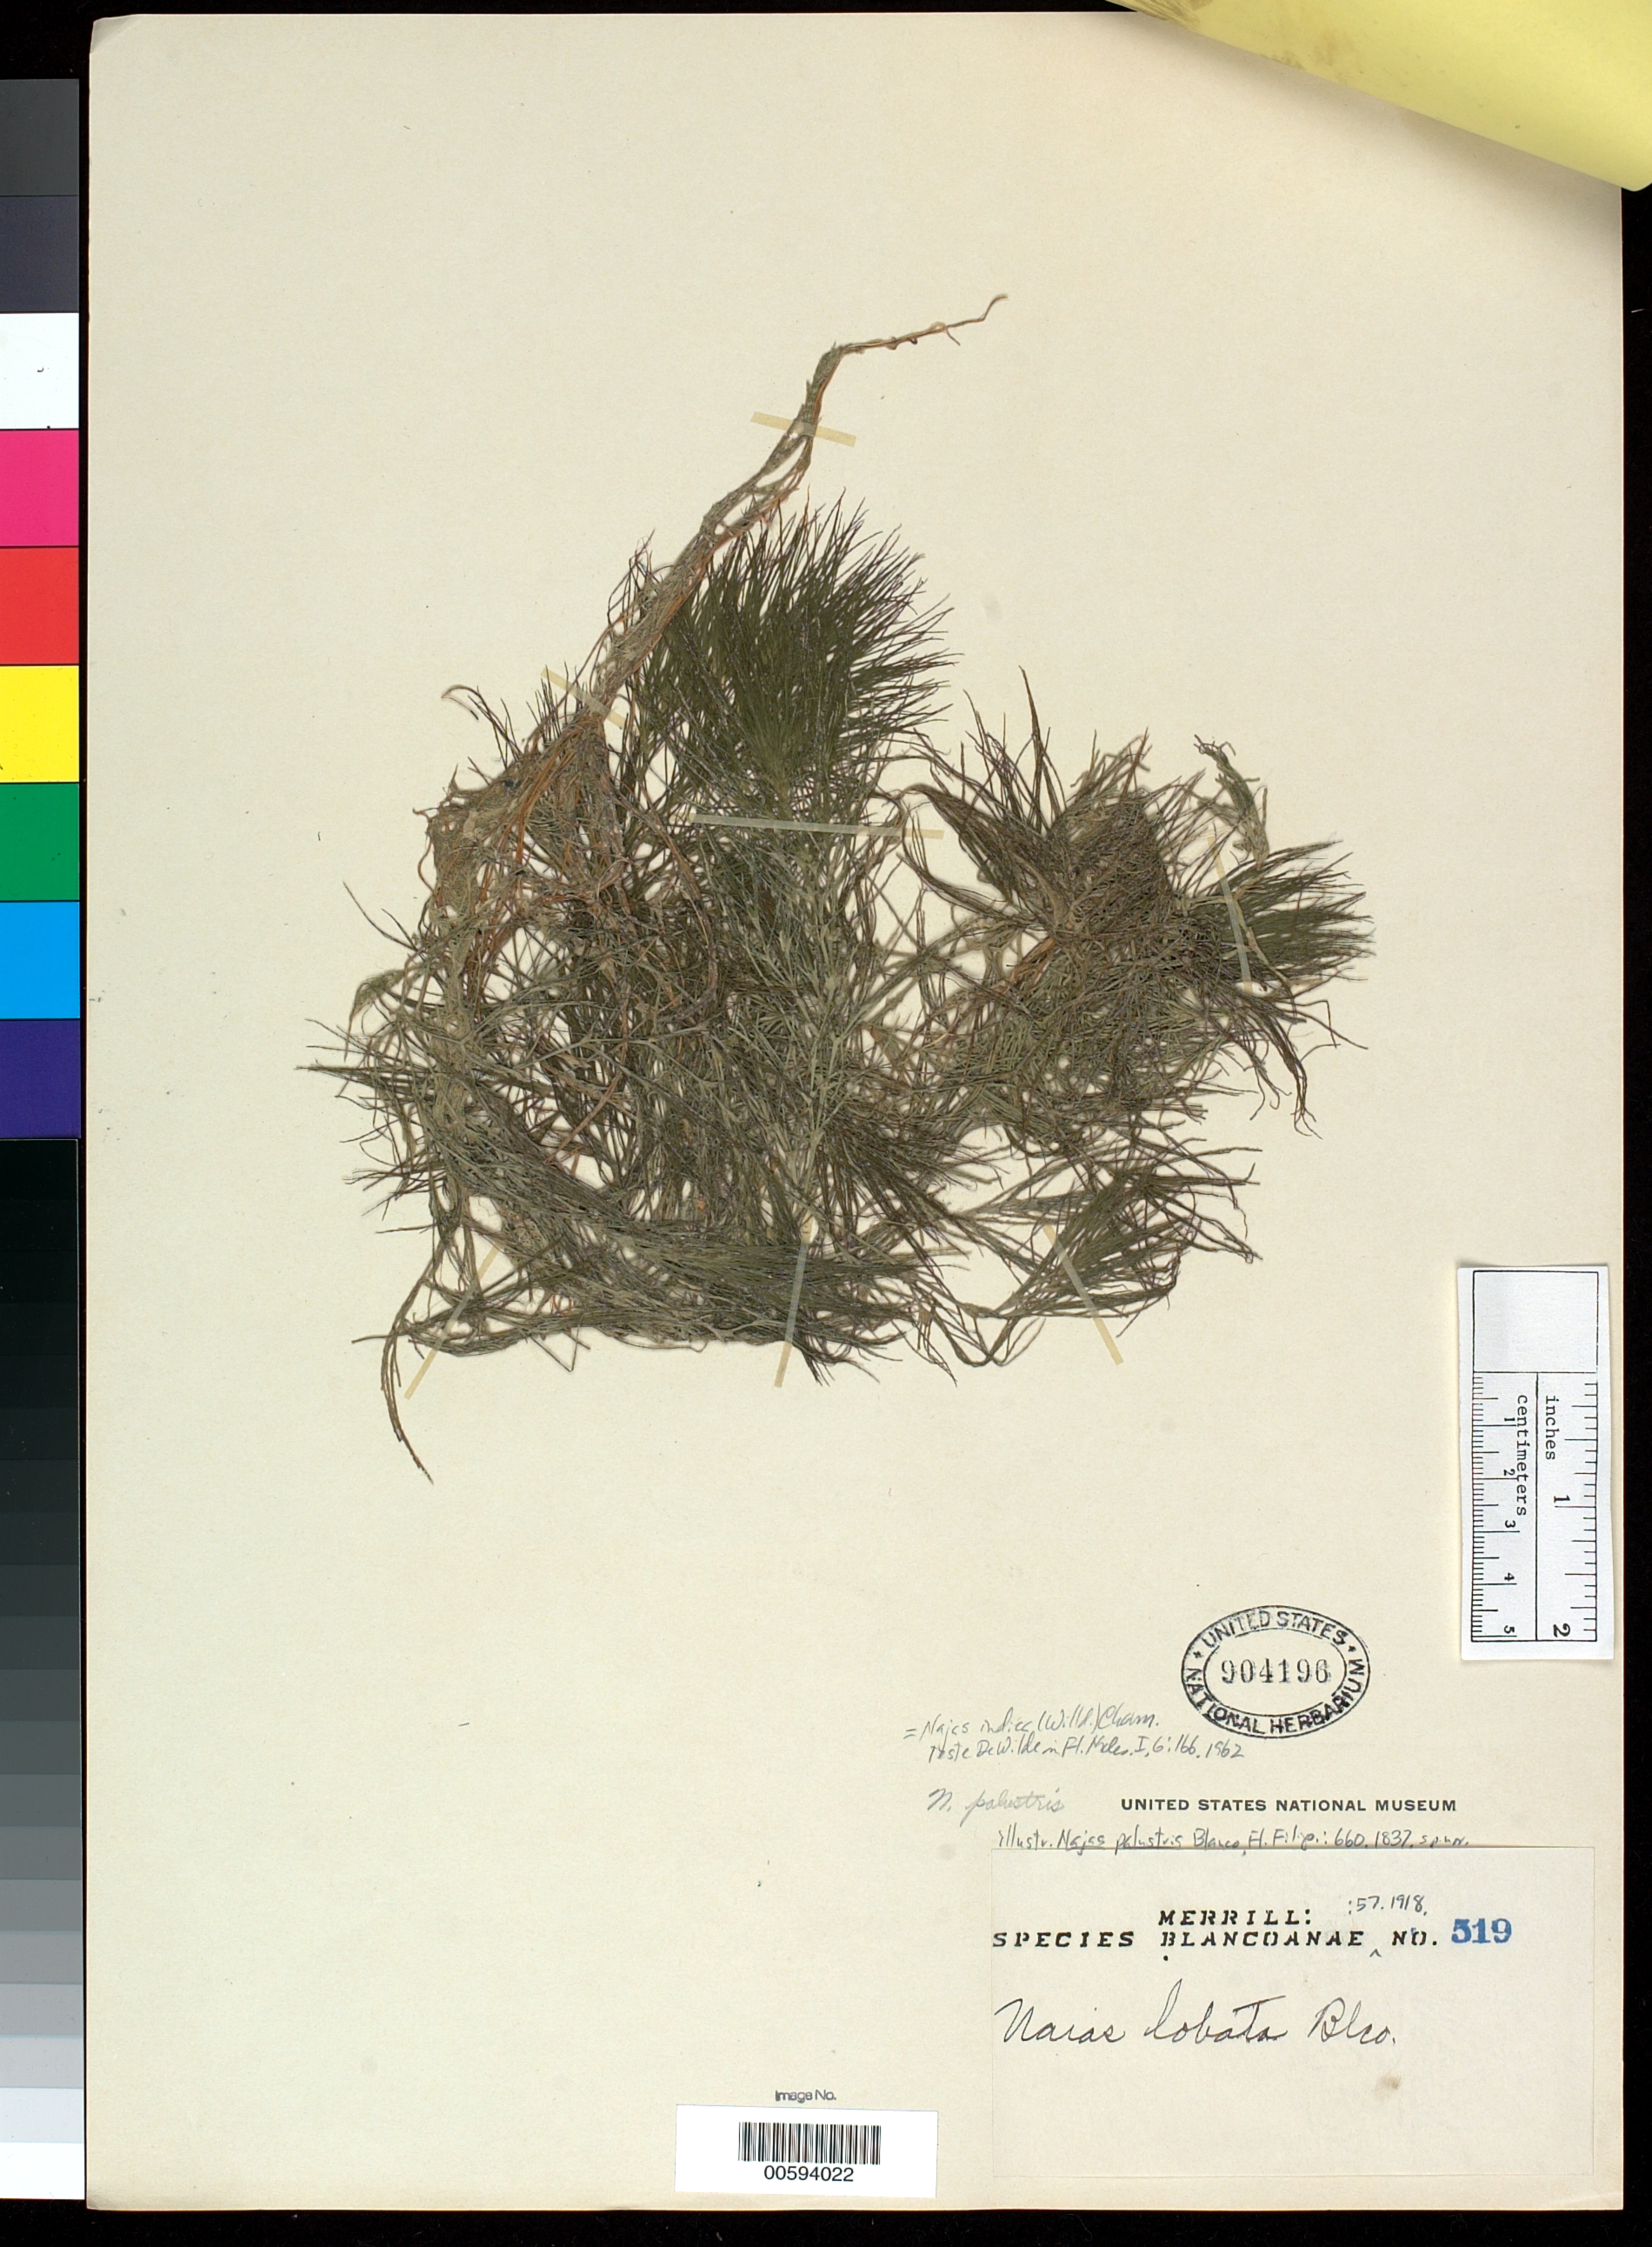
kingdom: Plantae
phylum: Tracheophyta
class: Liliopsida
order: Alismatales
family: Hydrocharitaceae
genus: Najas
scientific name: Najas indica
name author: (Willd.) Cham.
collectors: E. D. Merrill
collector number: Sp. Blancoan. 0519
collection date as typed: Sep 1914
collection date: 1914-09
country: Philippines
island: Luzon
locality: Manila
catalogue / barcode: US 904196